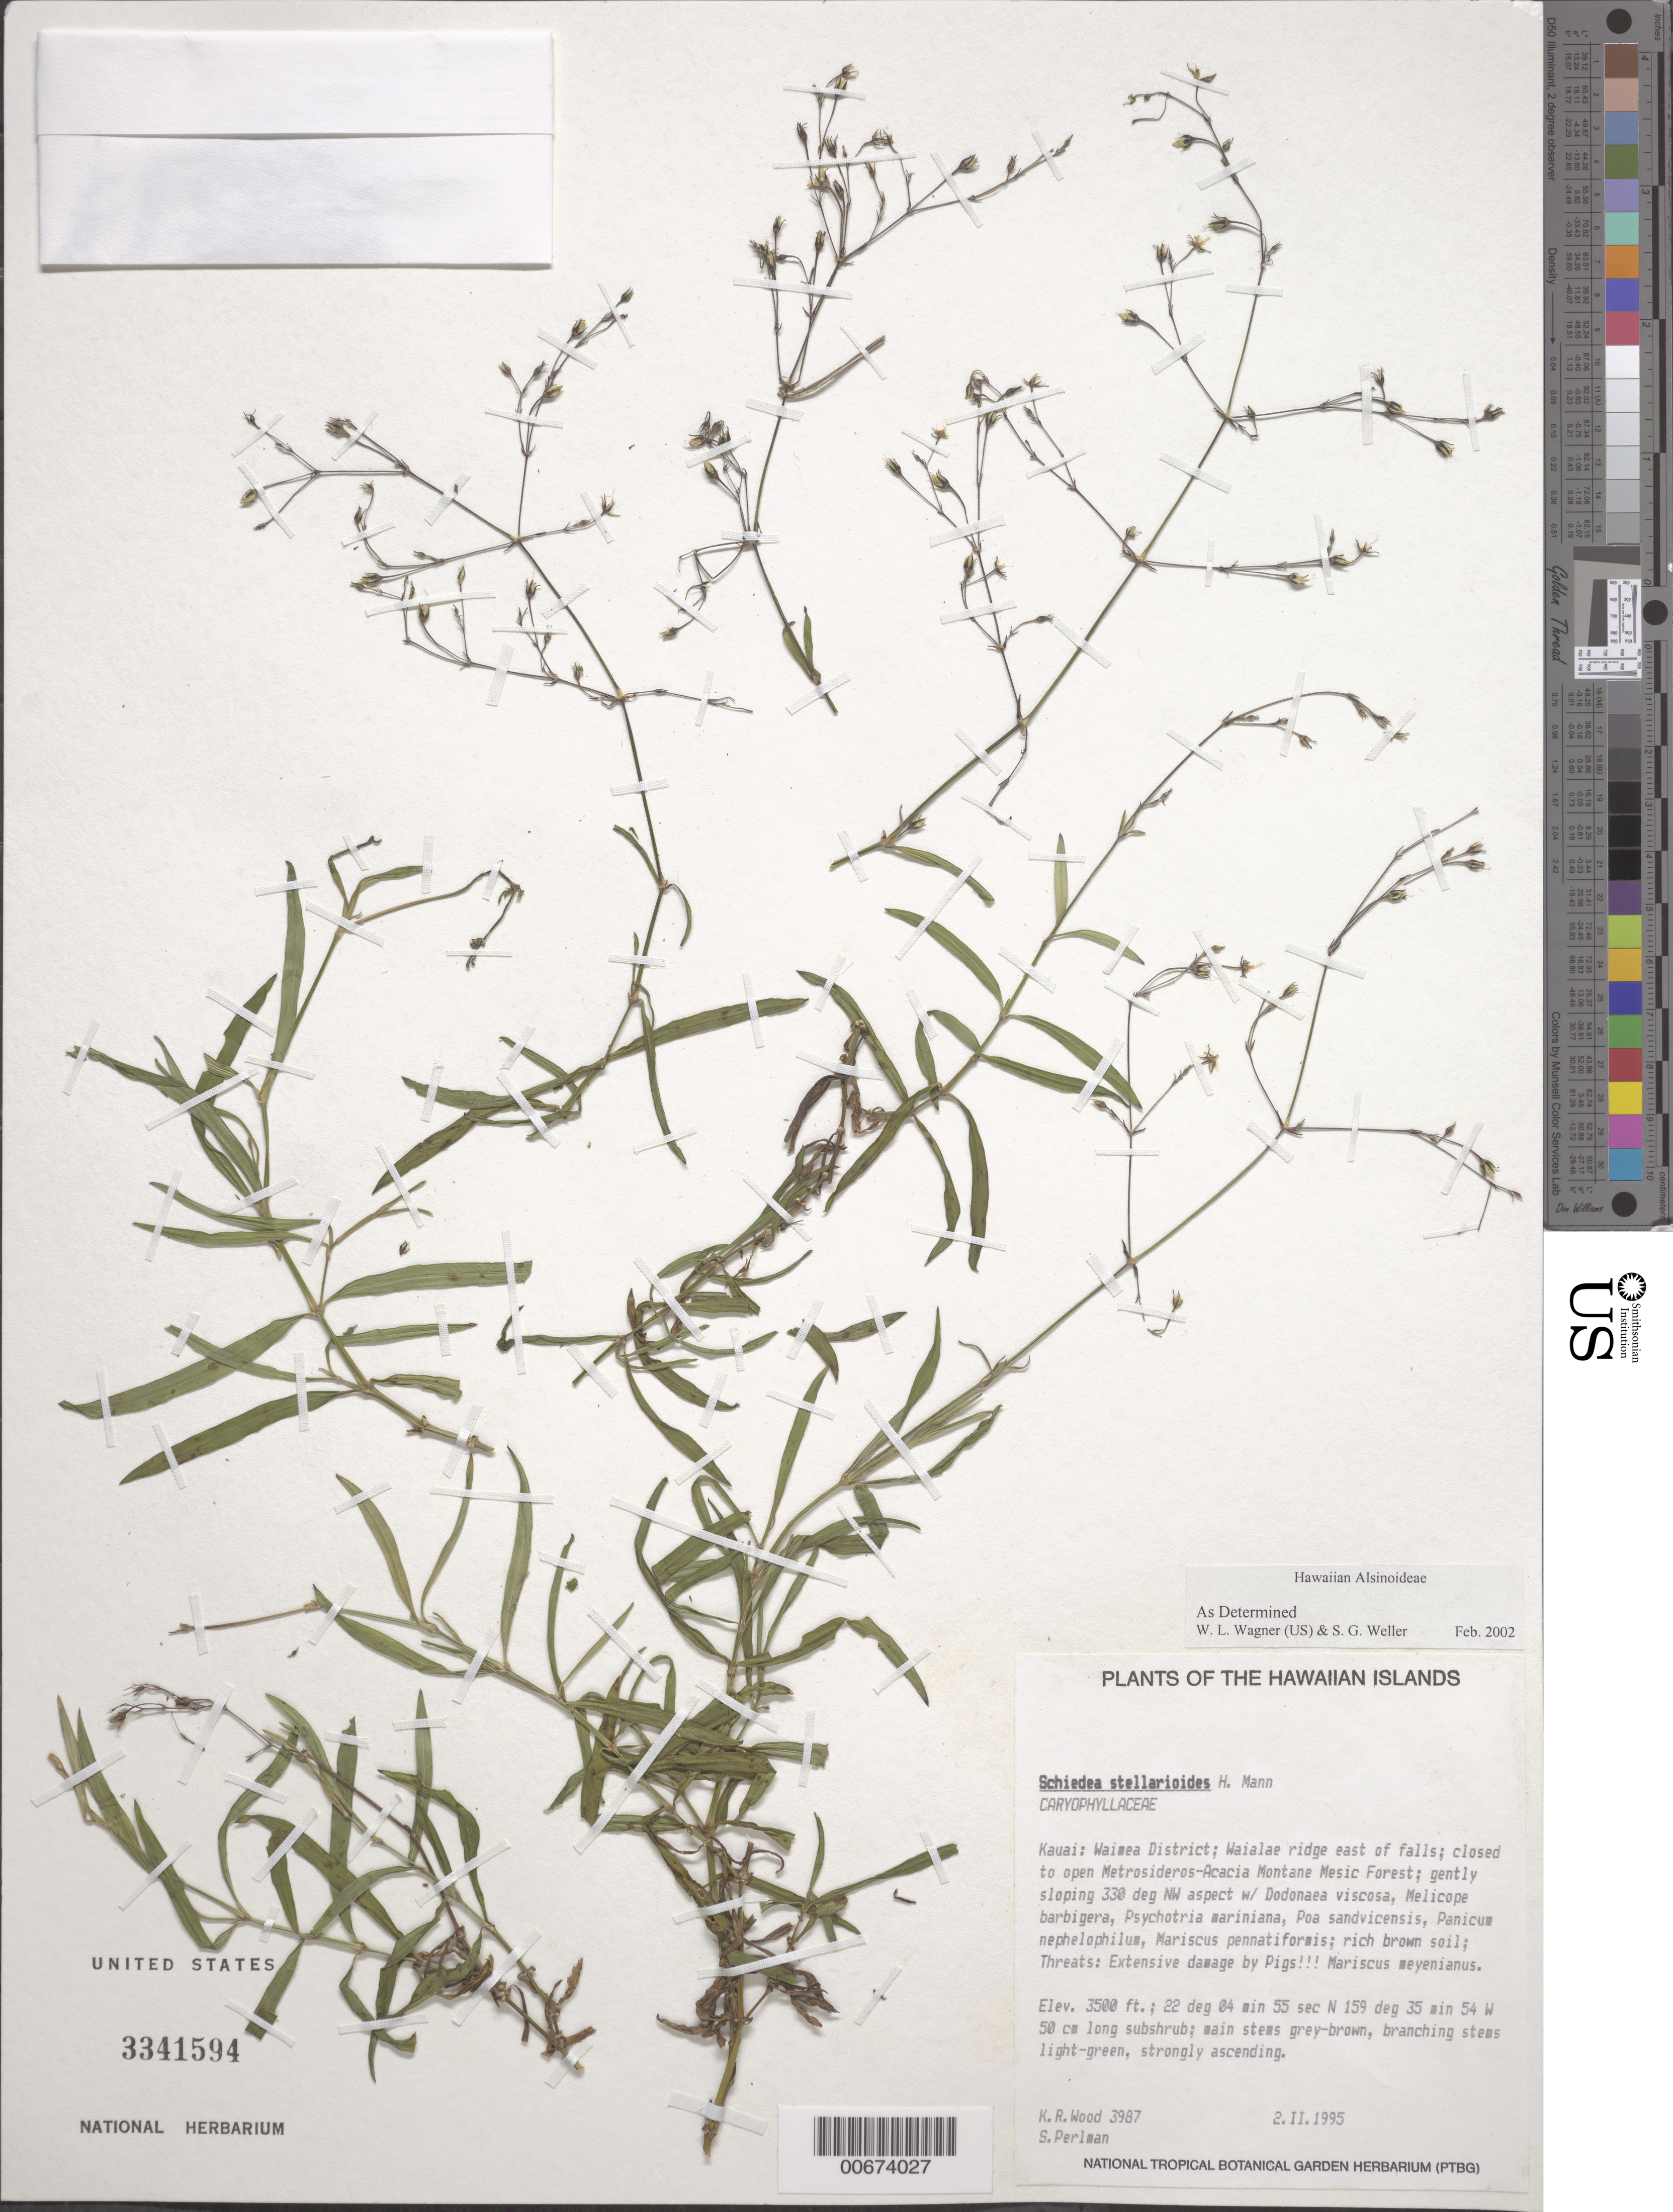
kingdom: Plantae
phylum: Tracheophyta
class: Magnoliopsida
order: Caryophyllales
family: Caryophyllaceae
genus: Schiedea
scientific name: Schiedea stellarioides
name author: H. Mann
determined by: Wagner, W. L.; Weller, Stephen G.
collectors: K. R. Wood & S. P. Perlman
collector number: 3987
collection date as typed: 2 Feb 1995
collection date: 1995-02-02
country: United States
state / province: Hawaii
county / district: Kauai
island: Kaua'i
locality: Waimea District, Waialae ridge E of falls.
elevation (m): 1067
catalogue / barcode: US 3341594